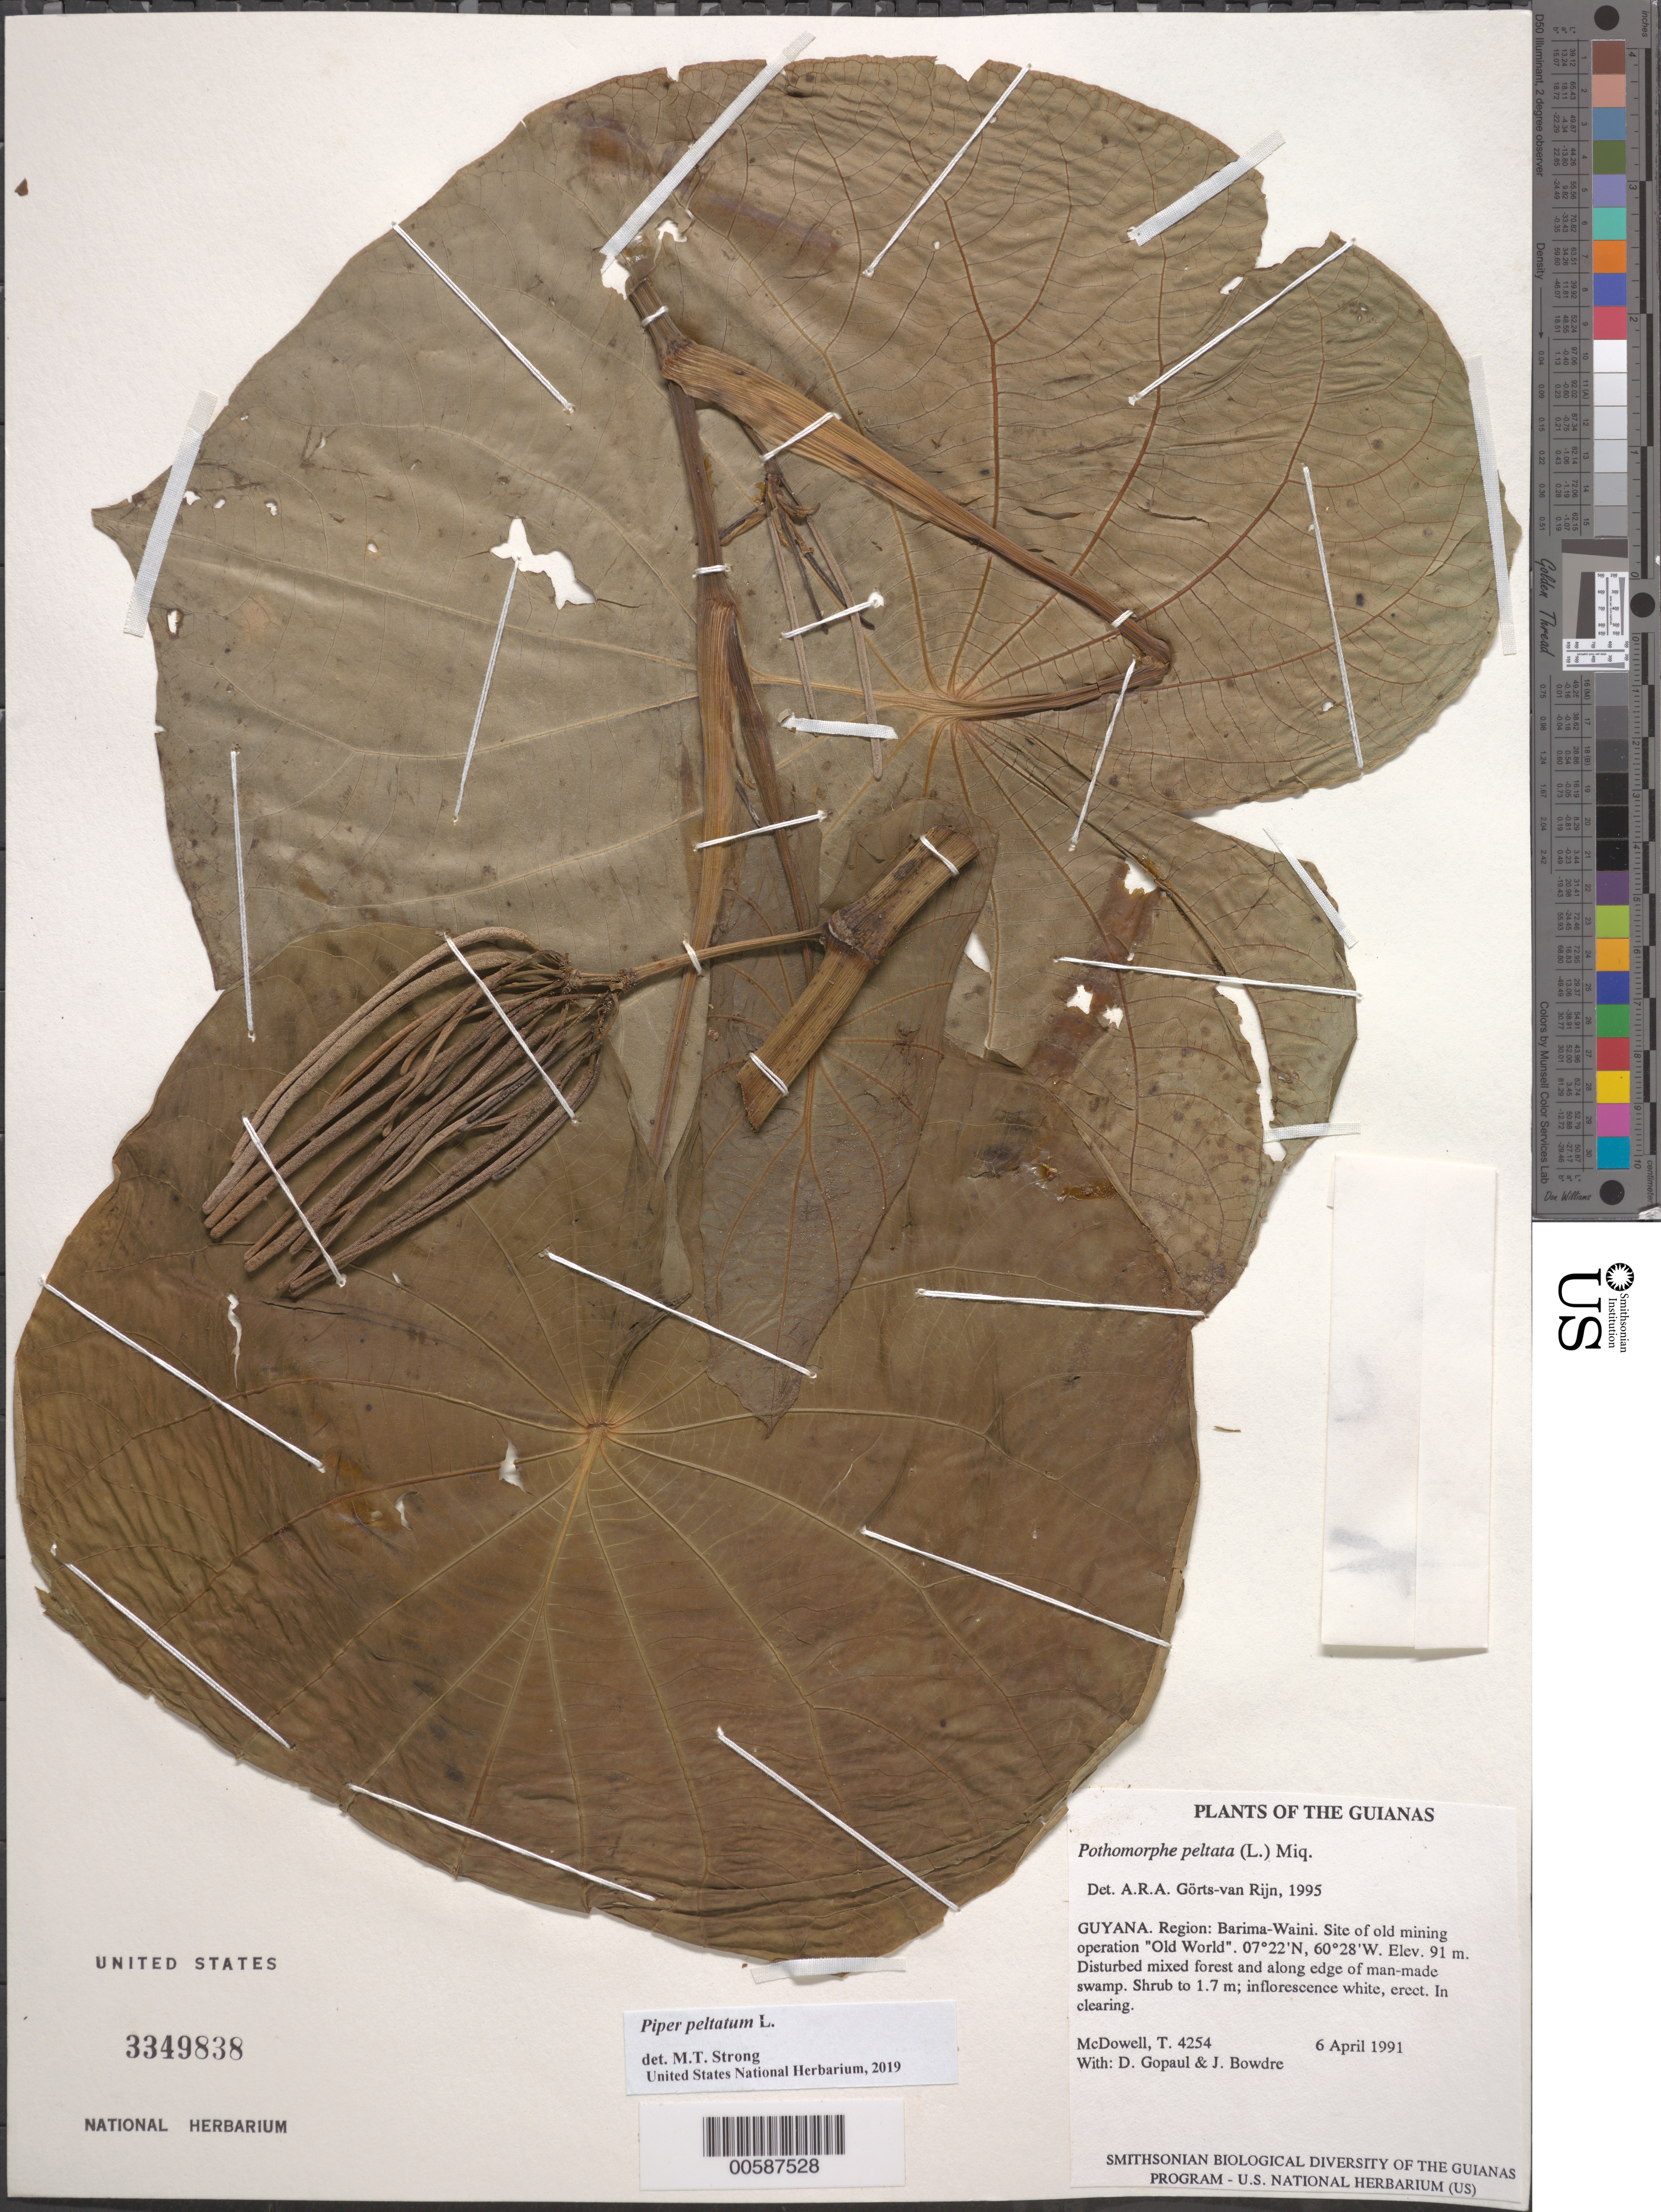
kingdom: Plantae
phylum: Tracheophyta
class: Magnoliopsida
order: Piperales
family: Piperaceae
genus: Piper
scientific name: Piper peltatum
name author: L.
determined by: Strong, M. T., (US), Smithsonian Institution - National Museum of Natural History (UNITED STATES)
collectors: T. McDowell, D. Gopaul & J. Bowdre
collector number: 4254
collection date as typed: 6 April 1991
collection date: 1991-04-06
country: Guyana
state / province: Barima-Waini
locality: Site of old mining operation "Old World"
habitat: Disturbed mixed forest and along edge of man-made swamp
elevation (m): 91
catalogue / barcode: US 3349838